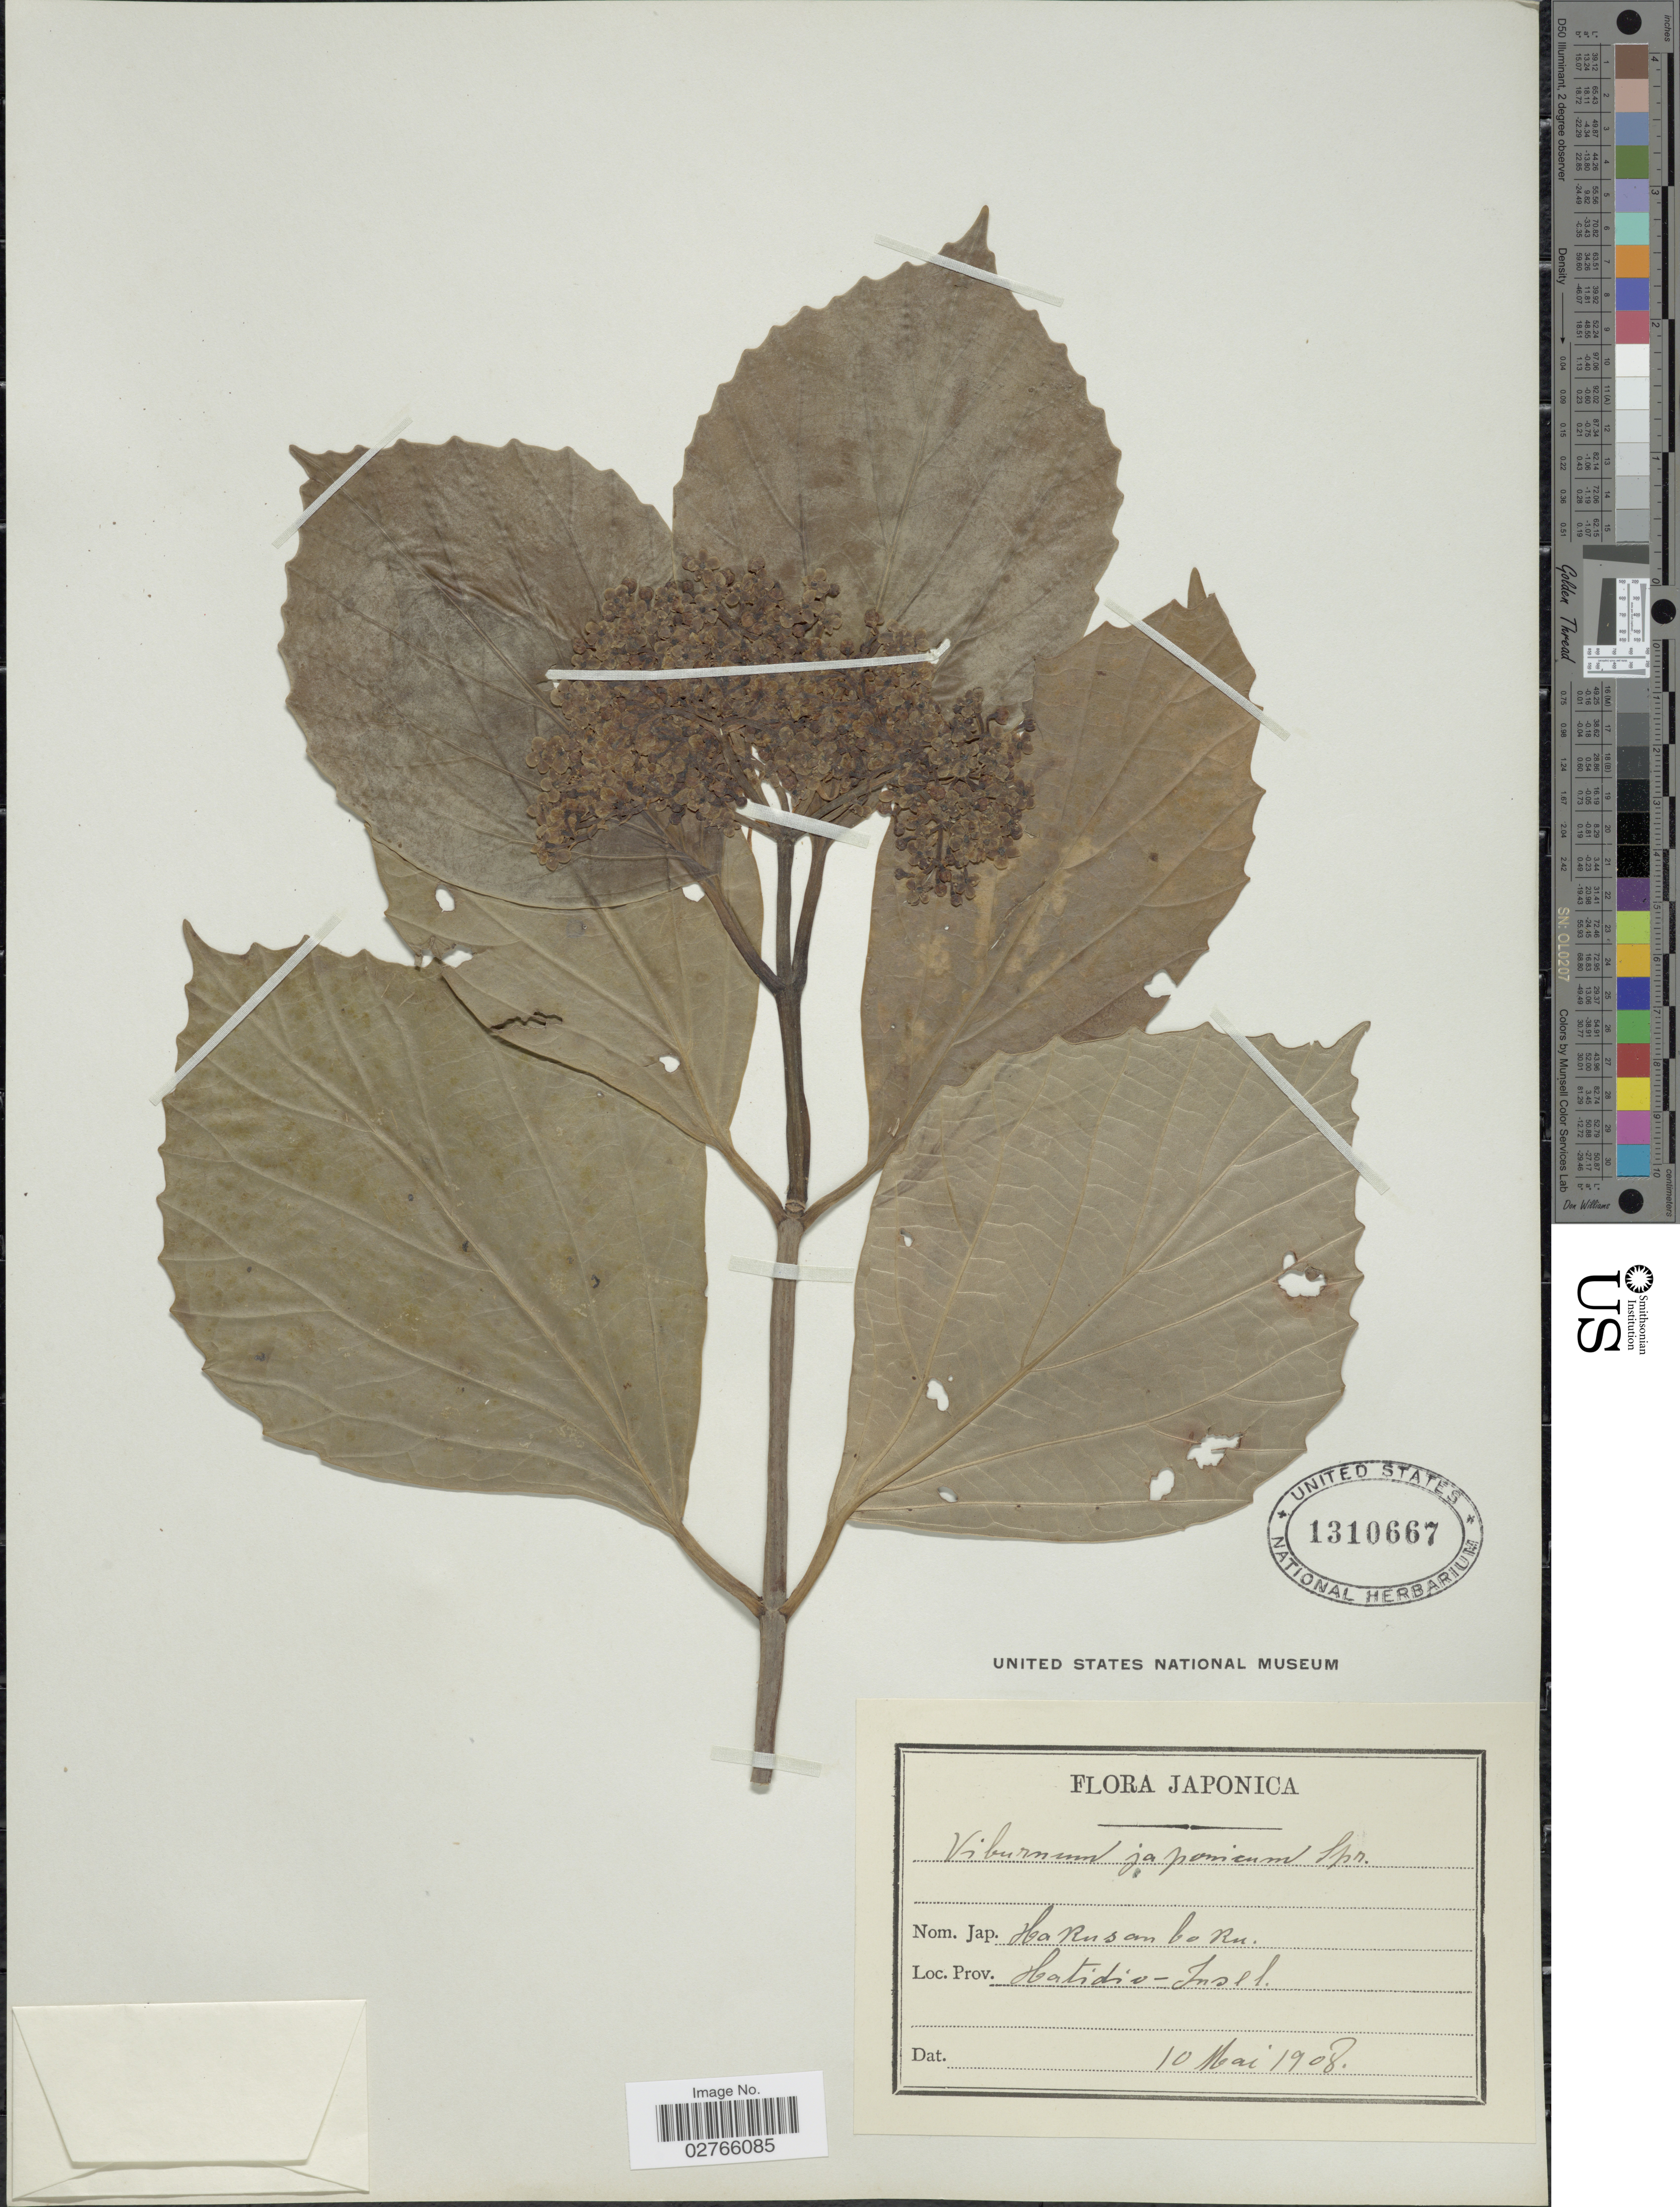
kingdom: Plantae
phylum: Tracheophyta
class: Magnoliopsida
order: Dipsacales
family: Viburnaceae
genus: Viburnum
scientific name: Viburnum japonicum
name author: (Thunb.) C.K. Spreng.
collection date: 1908-05-10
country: Japan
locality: Prov.Hatidio-Insel.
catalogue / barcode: US 1310667